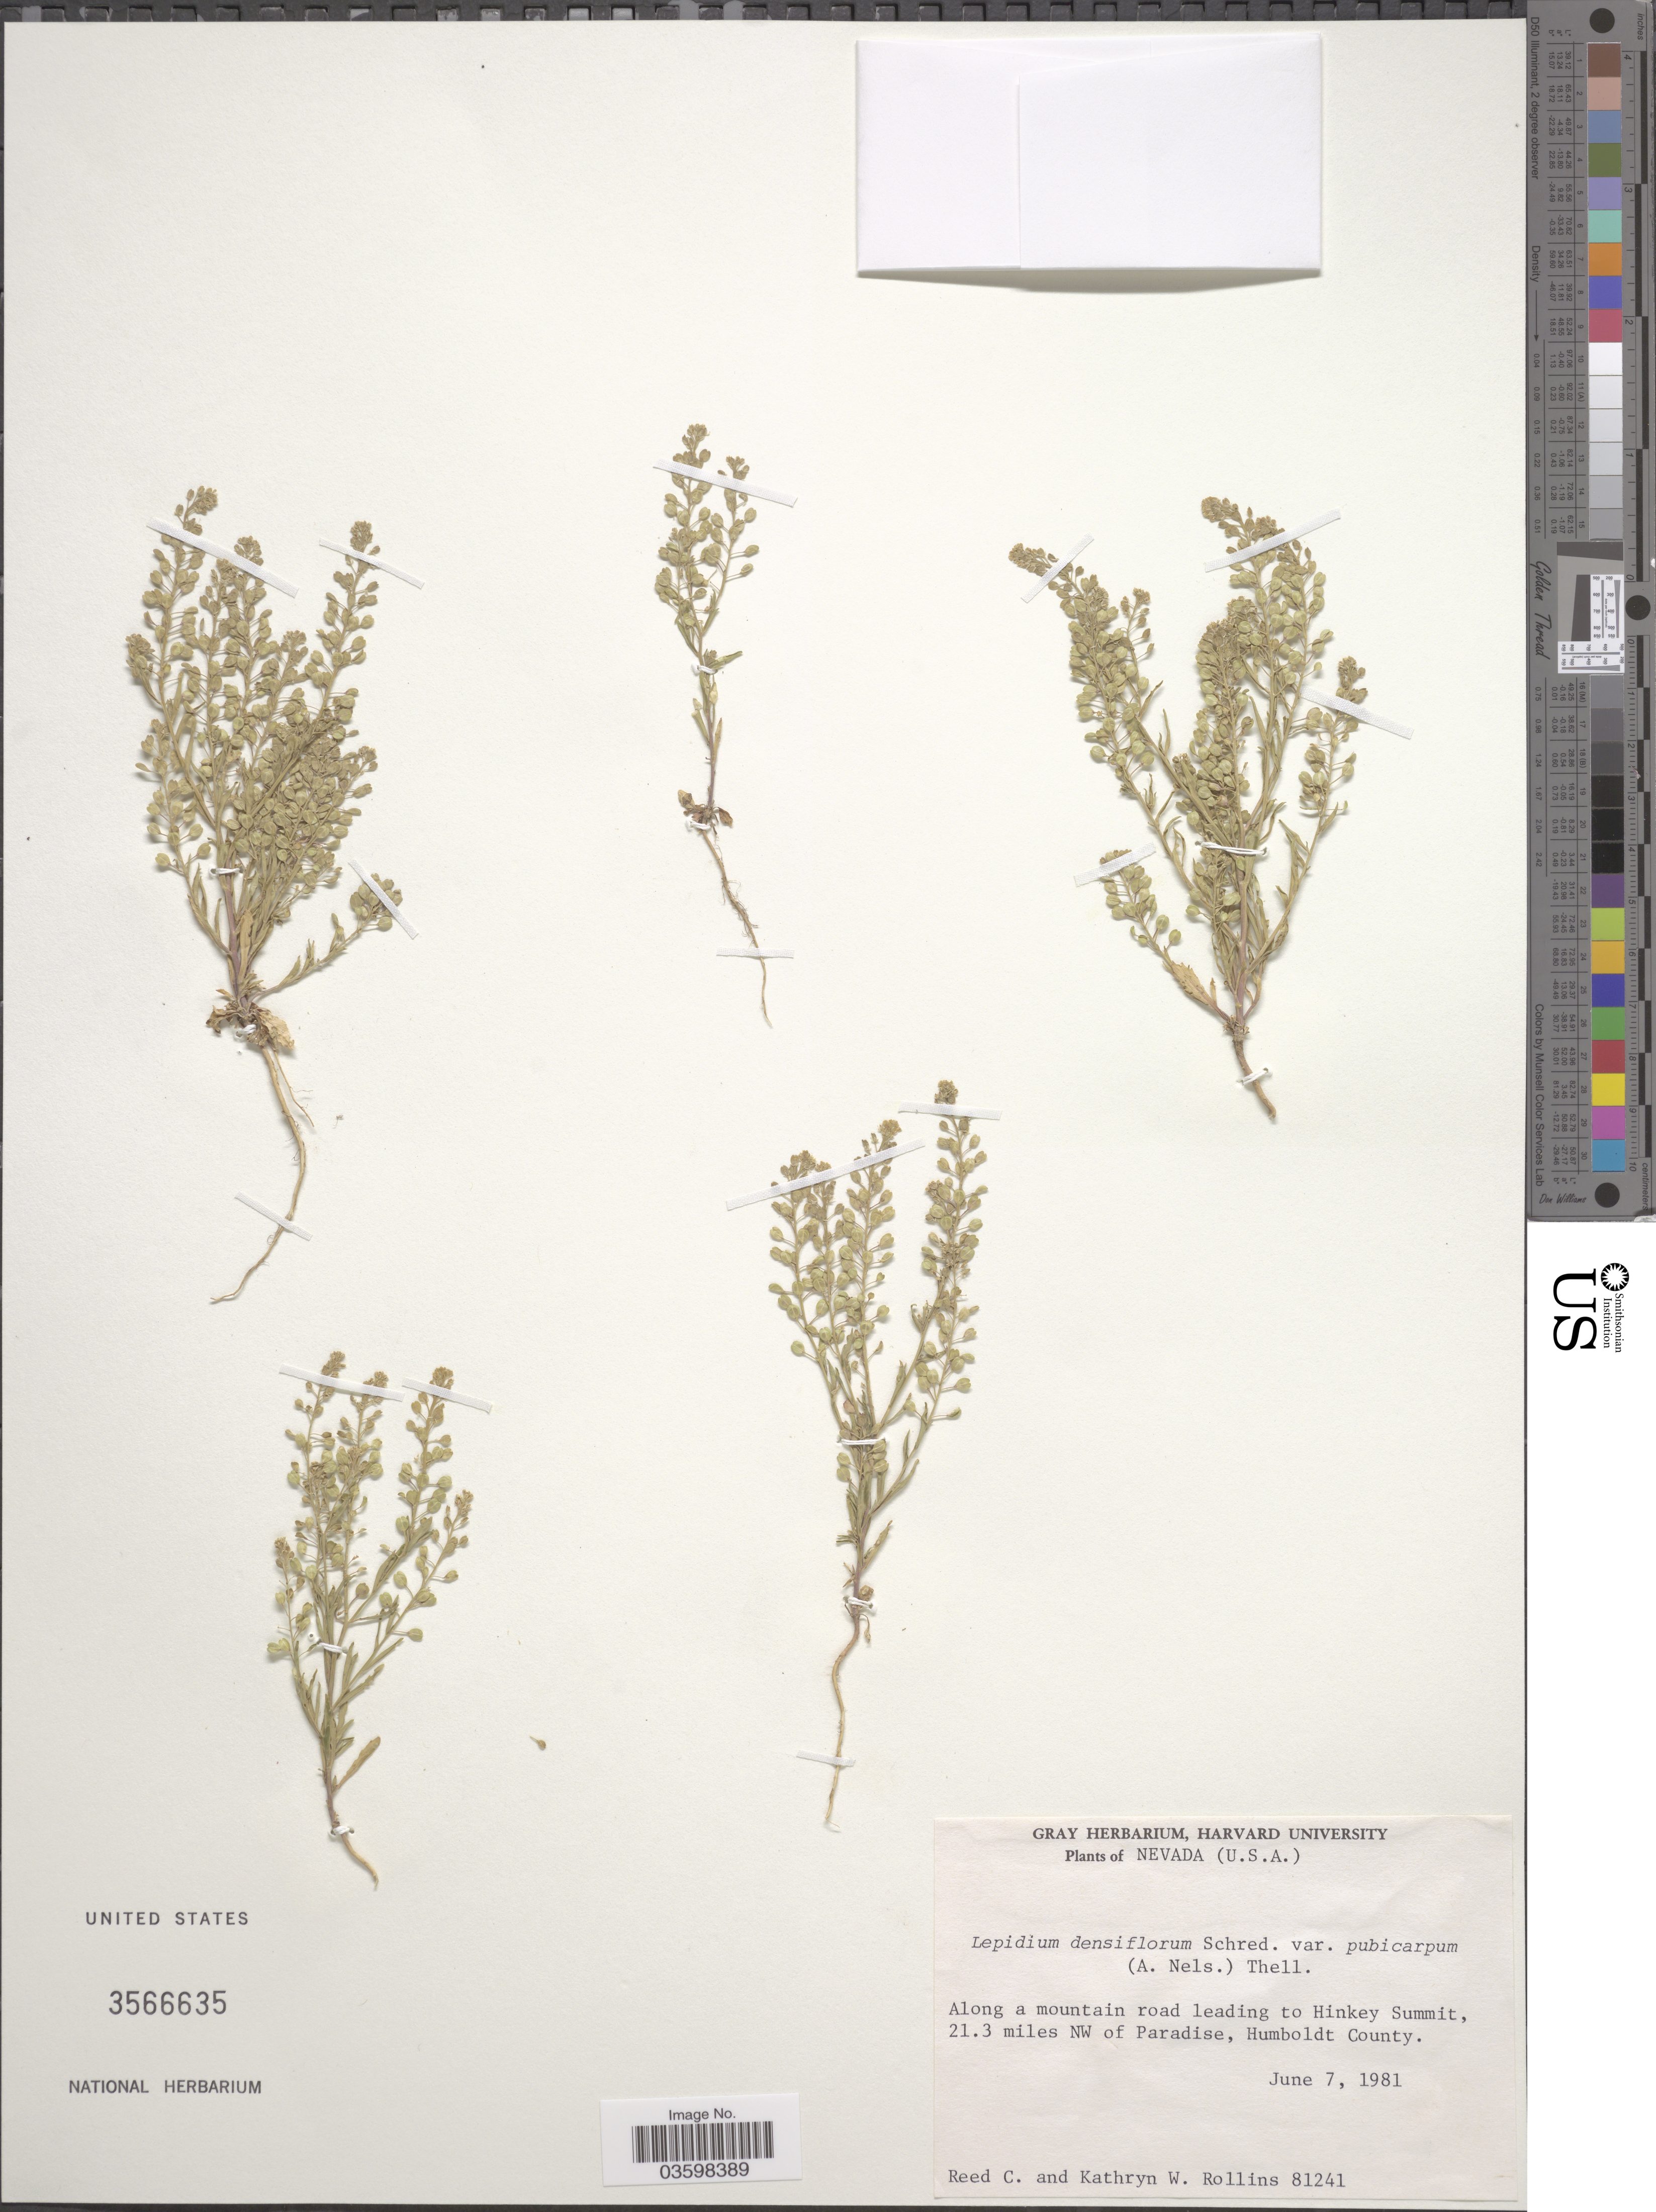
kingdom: Plantae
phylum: Tracheophyta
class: Magnoliopsida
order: Brassicales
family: Brassicaceae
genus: Lepidium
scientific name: Lepidium densiflorum var. pubecarpum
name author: (A. Nelson) Thell.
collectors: R. C. Rollins & K. W. Rollins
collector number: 81241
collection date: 1981-06-07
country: United States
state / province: Nevada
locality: Along a mountain road leading to Hinkey Summit, 21.3 miles NW of Paradise, Humboldt County.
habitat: along a mountain road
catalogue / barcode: US 3566635